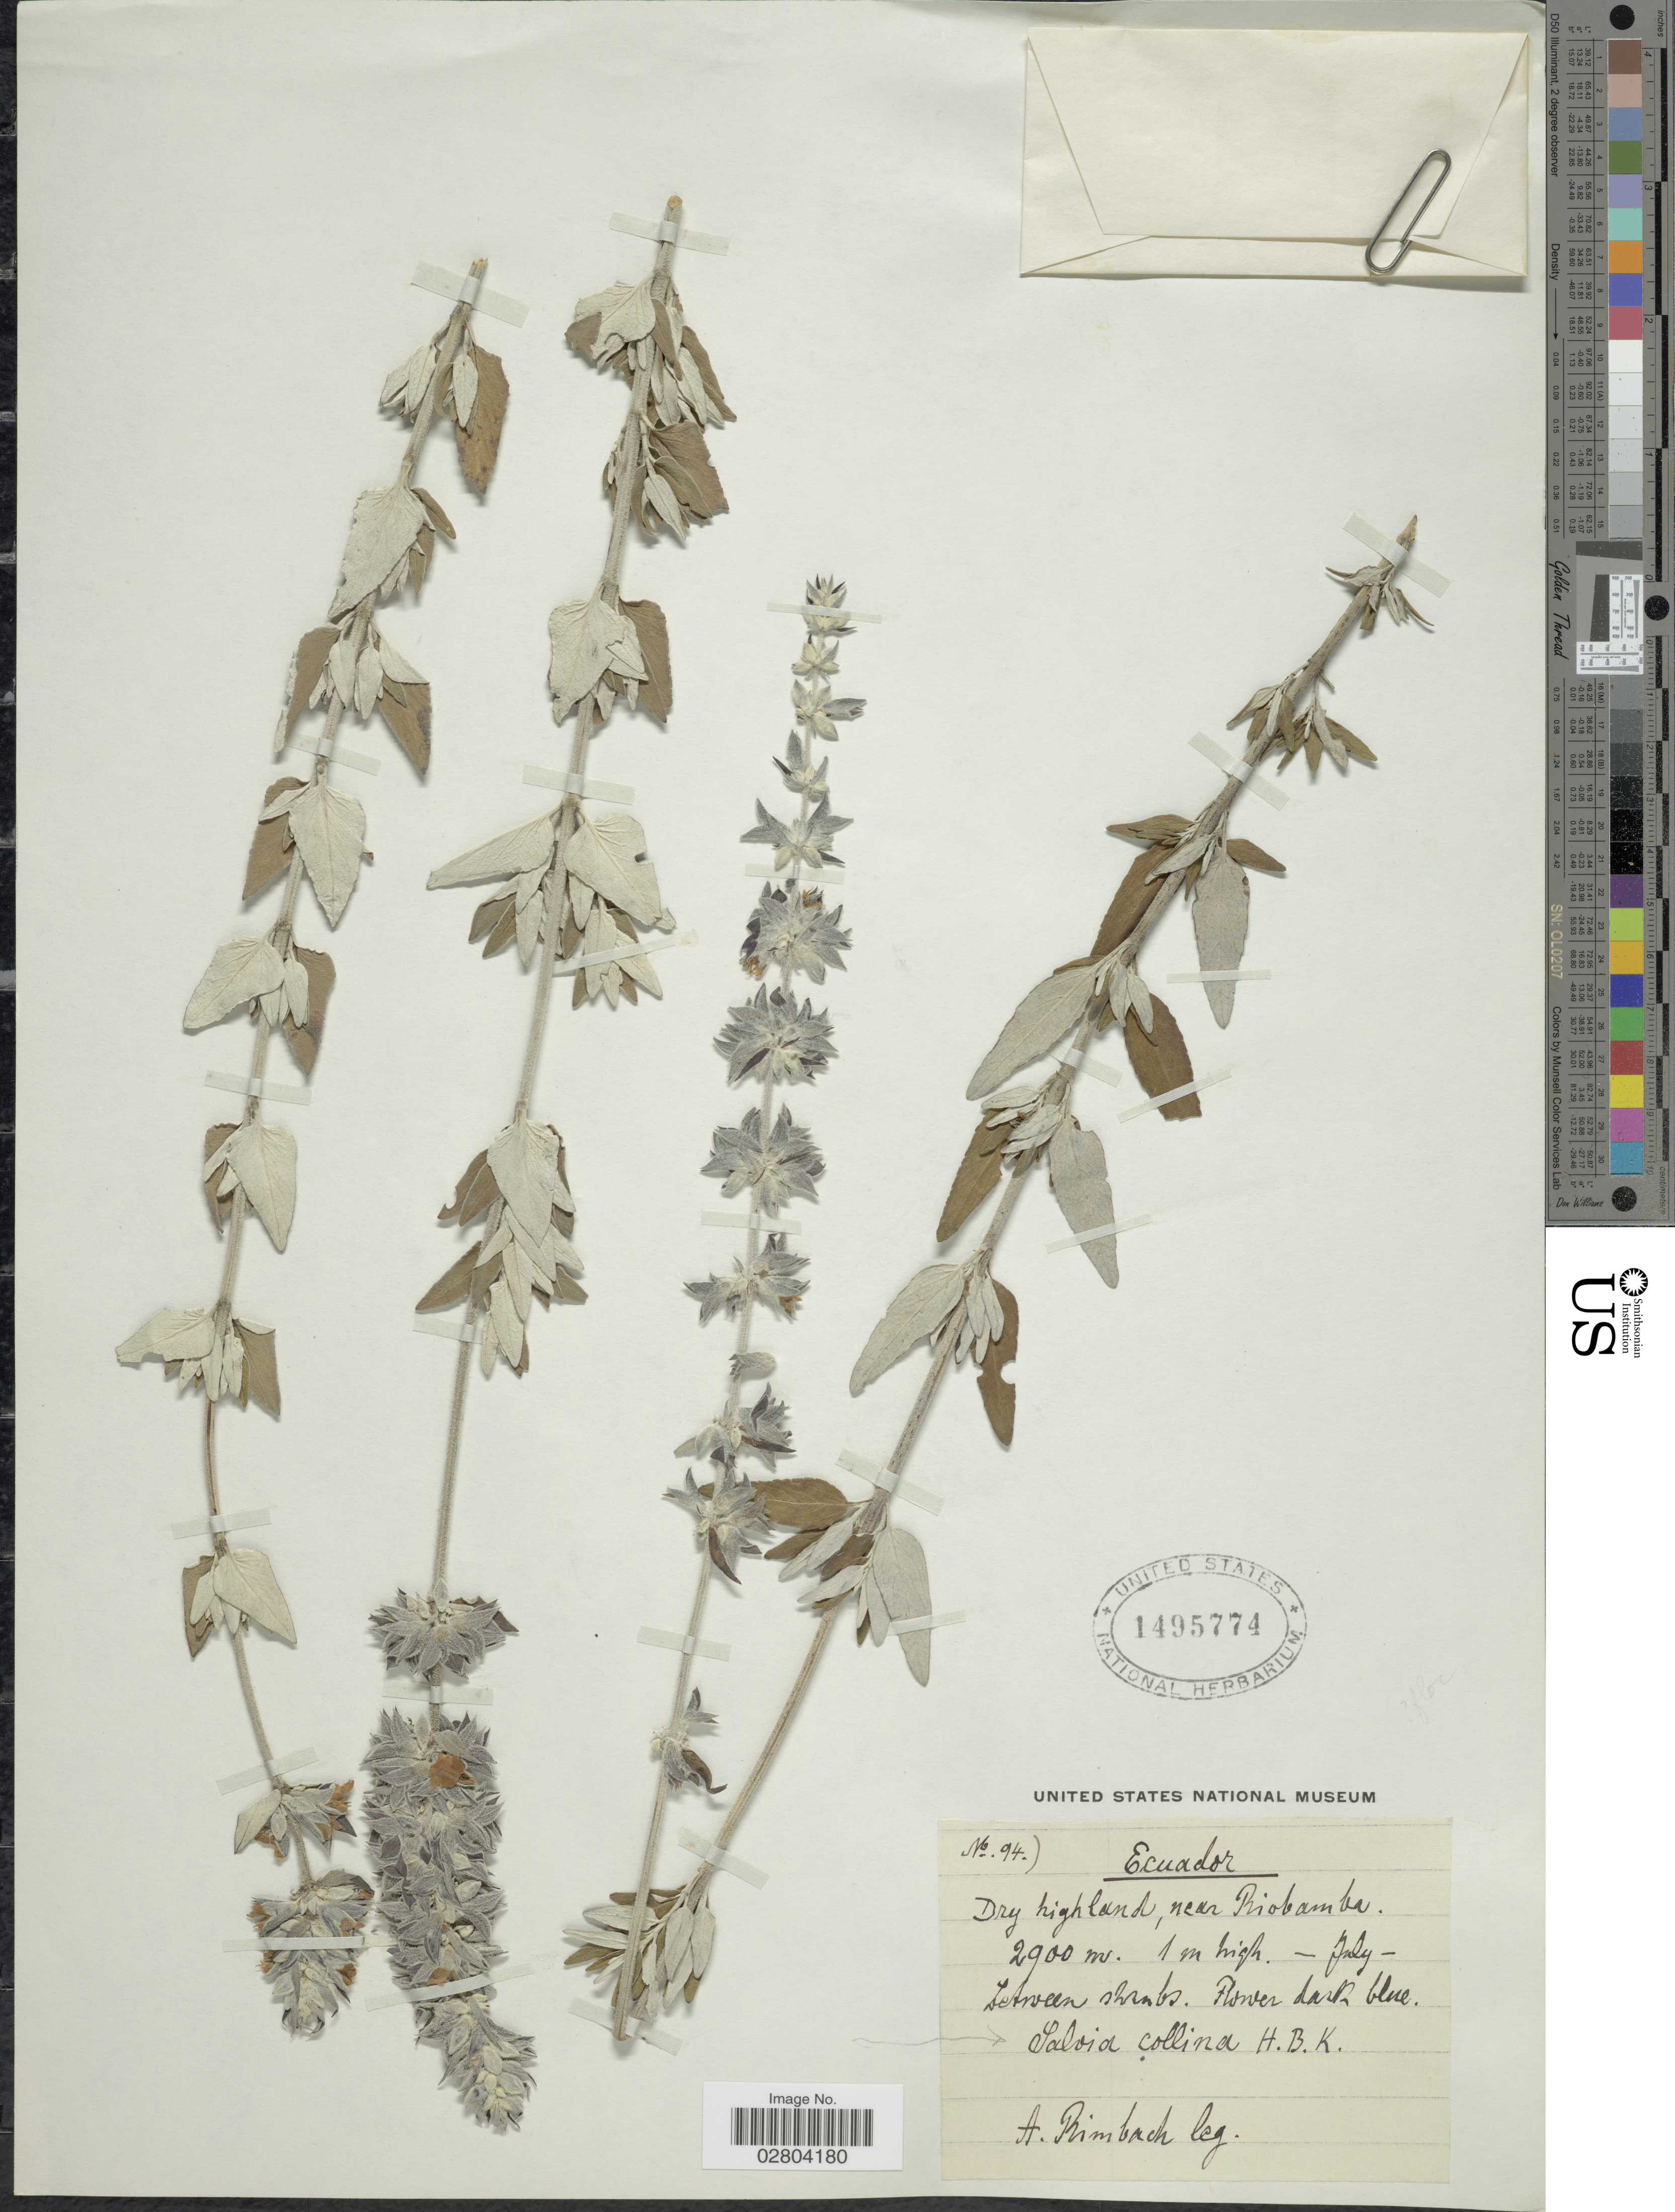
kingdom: Plantae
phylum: Tracheophyta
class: Magnoliopsida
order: Lamiales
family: Lamiaceae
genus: Salvia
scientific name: Salvia collina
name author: Kunth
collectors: A. Rimbach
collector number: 94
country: Ecuador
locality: Dry highland, near Riobamba.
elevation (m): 2900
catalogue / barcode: US 1495774